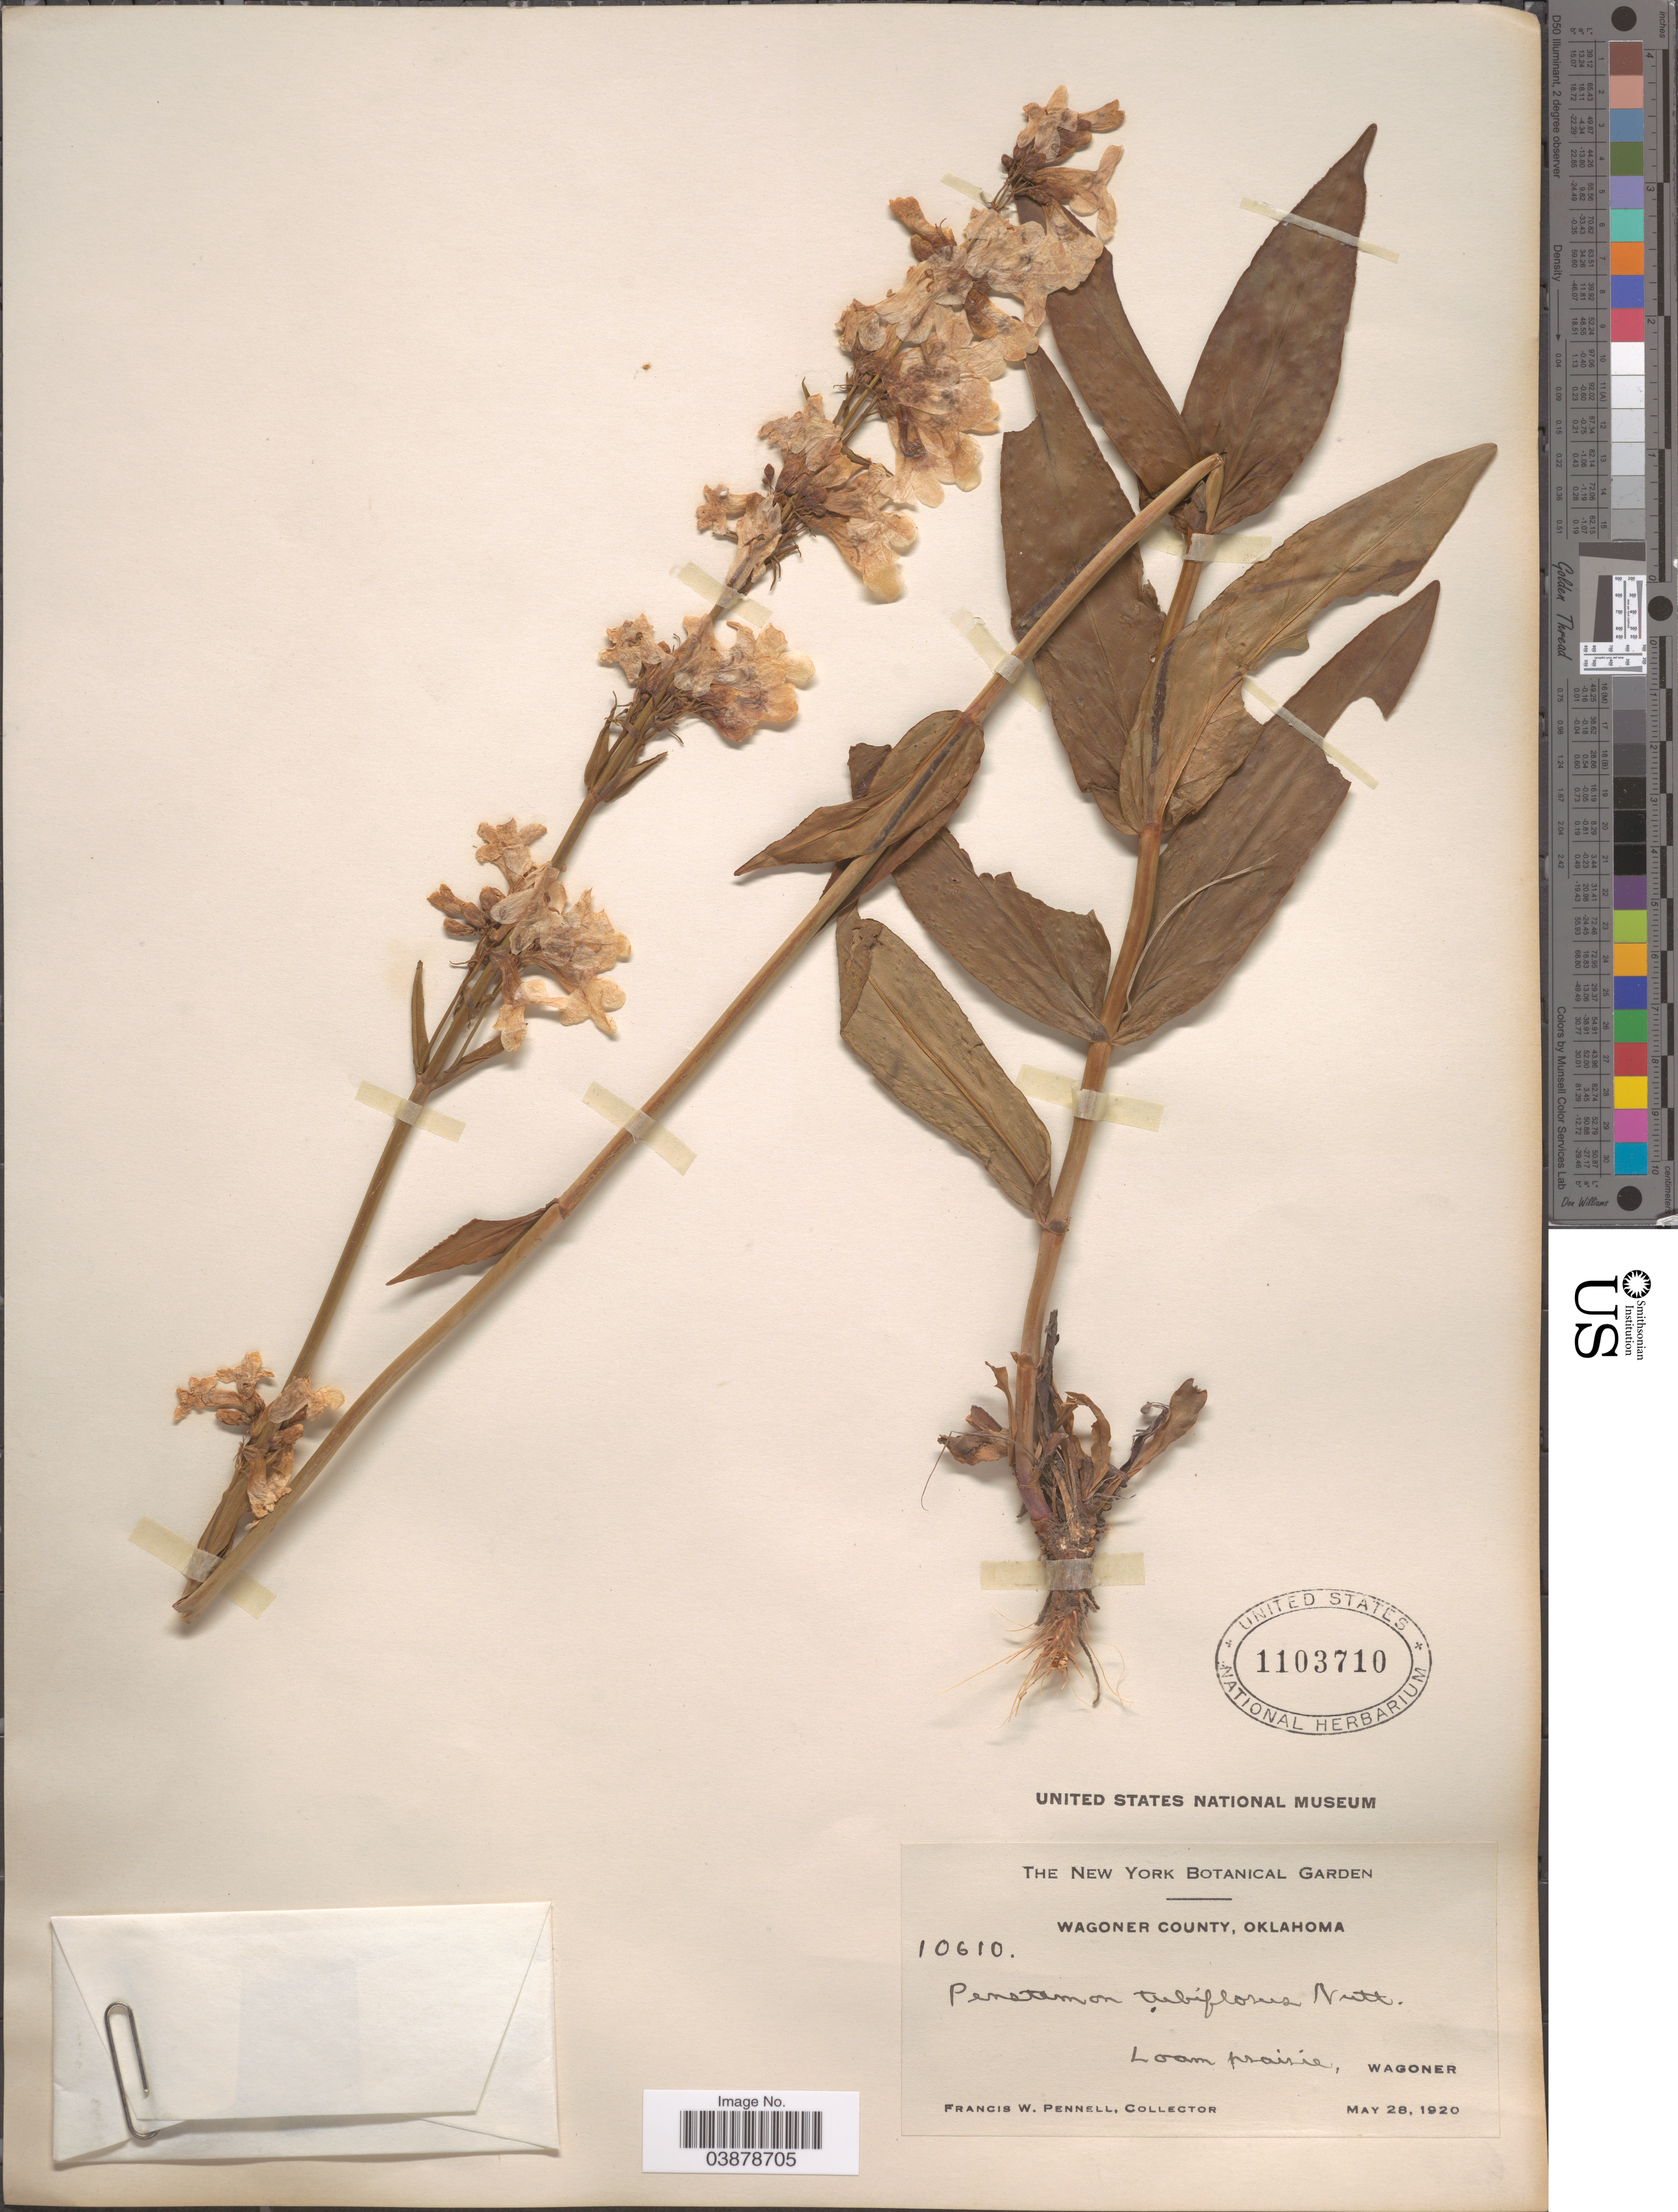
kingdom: Plantae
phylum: Tracheophyta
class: Magnoliopsida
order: Lamiales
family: Plantaginaceae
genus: Penstemon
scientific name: Penstemon tubaeflorus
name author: Nutt.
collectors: F. W. Pennell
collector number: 10610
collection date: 1920-05-28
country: United States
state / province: Oklahoma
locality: Wagoner County. Loam prairie, Wagoner.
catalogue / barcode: US 1103710